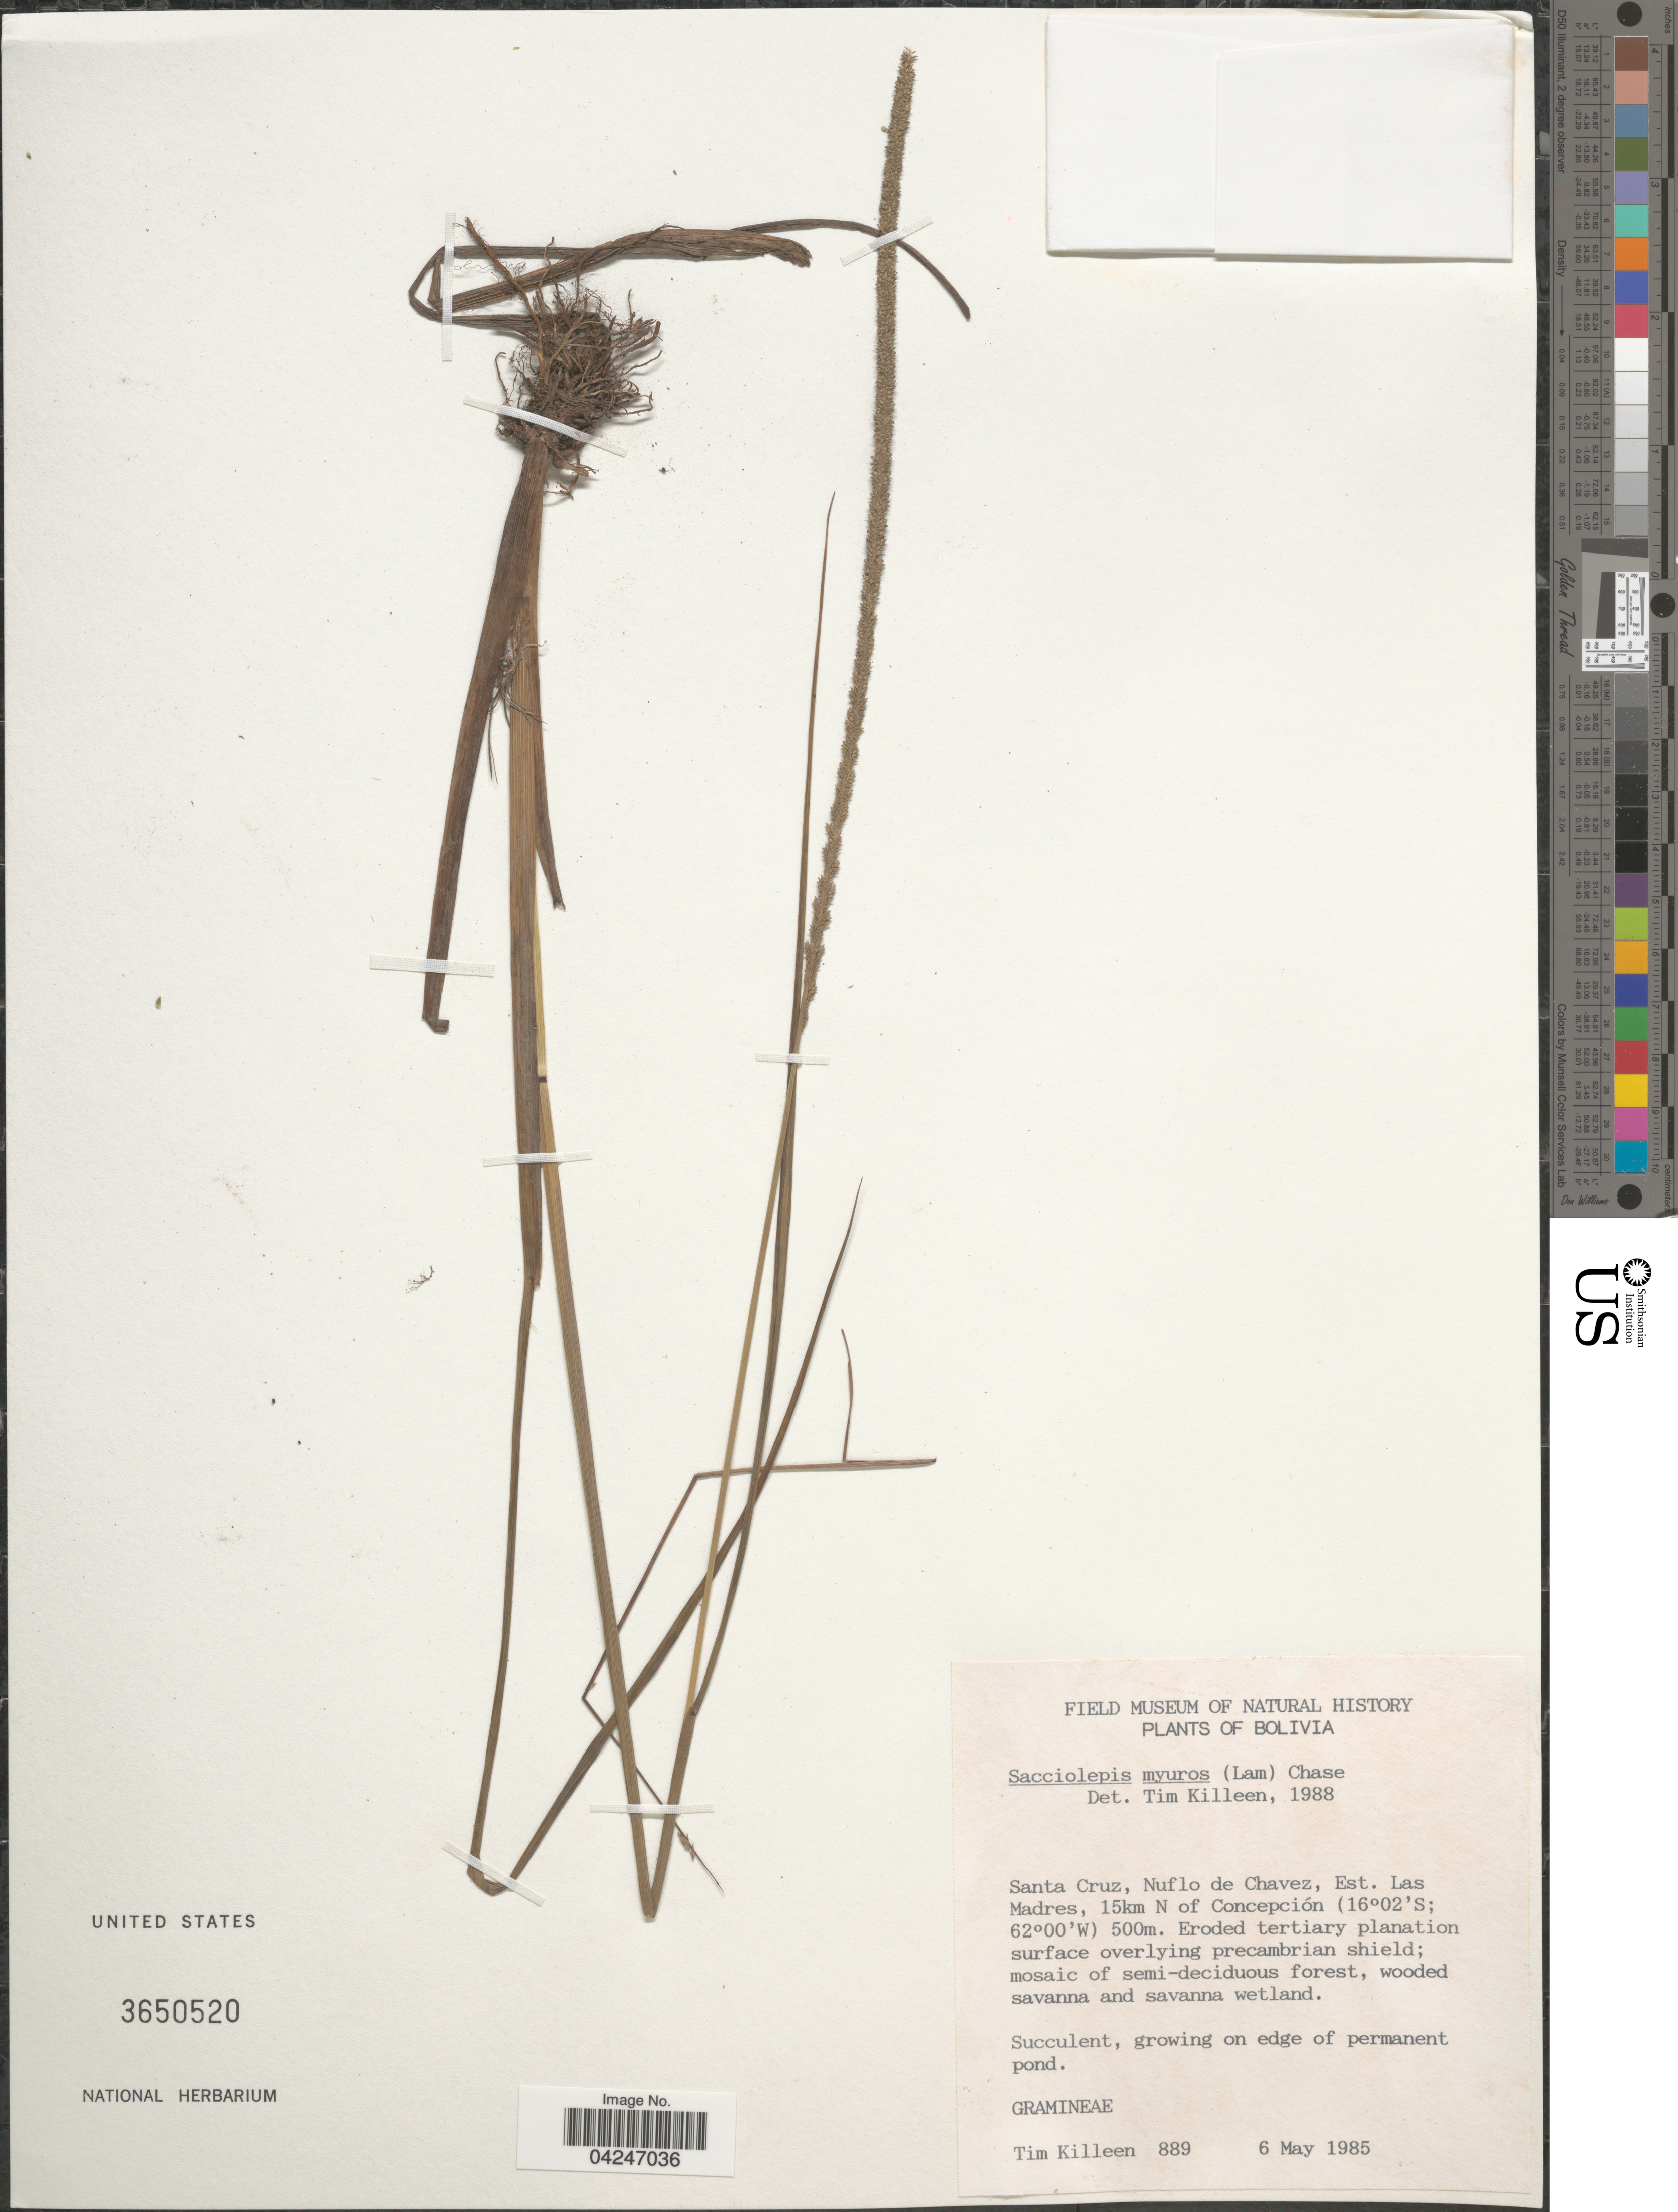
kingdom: Plantae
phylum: Tracheophyta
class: Liliopsida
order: Poales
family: Poaceae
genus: Sacciolepis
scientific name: Sacciolepis myuros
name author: (Lam.) Chase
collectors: T. J. Killeen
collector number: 889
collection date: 1985-05-06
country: Bolivia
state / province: Santa Cruz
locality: Nuflo de Chavez, Est. Las Madres, 15km N of Concepción. Eroded tertiary planation surface overlying precambrian shield; mosaic of semi-deciduous forest, wooded savanna and savanna wetland. On edge of permanent pond.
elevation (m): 500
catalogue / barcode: US 3650520